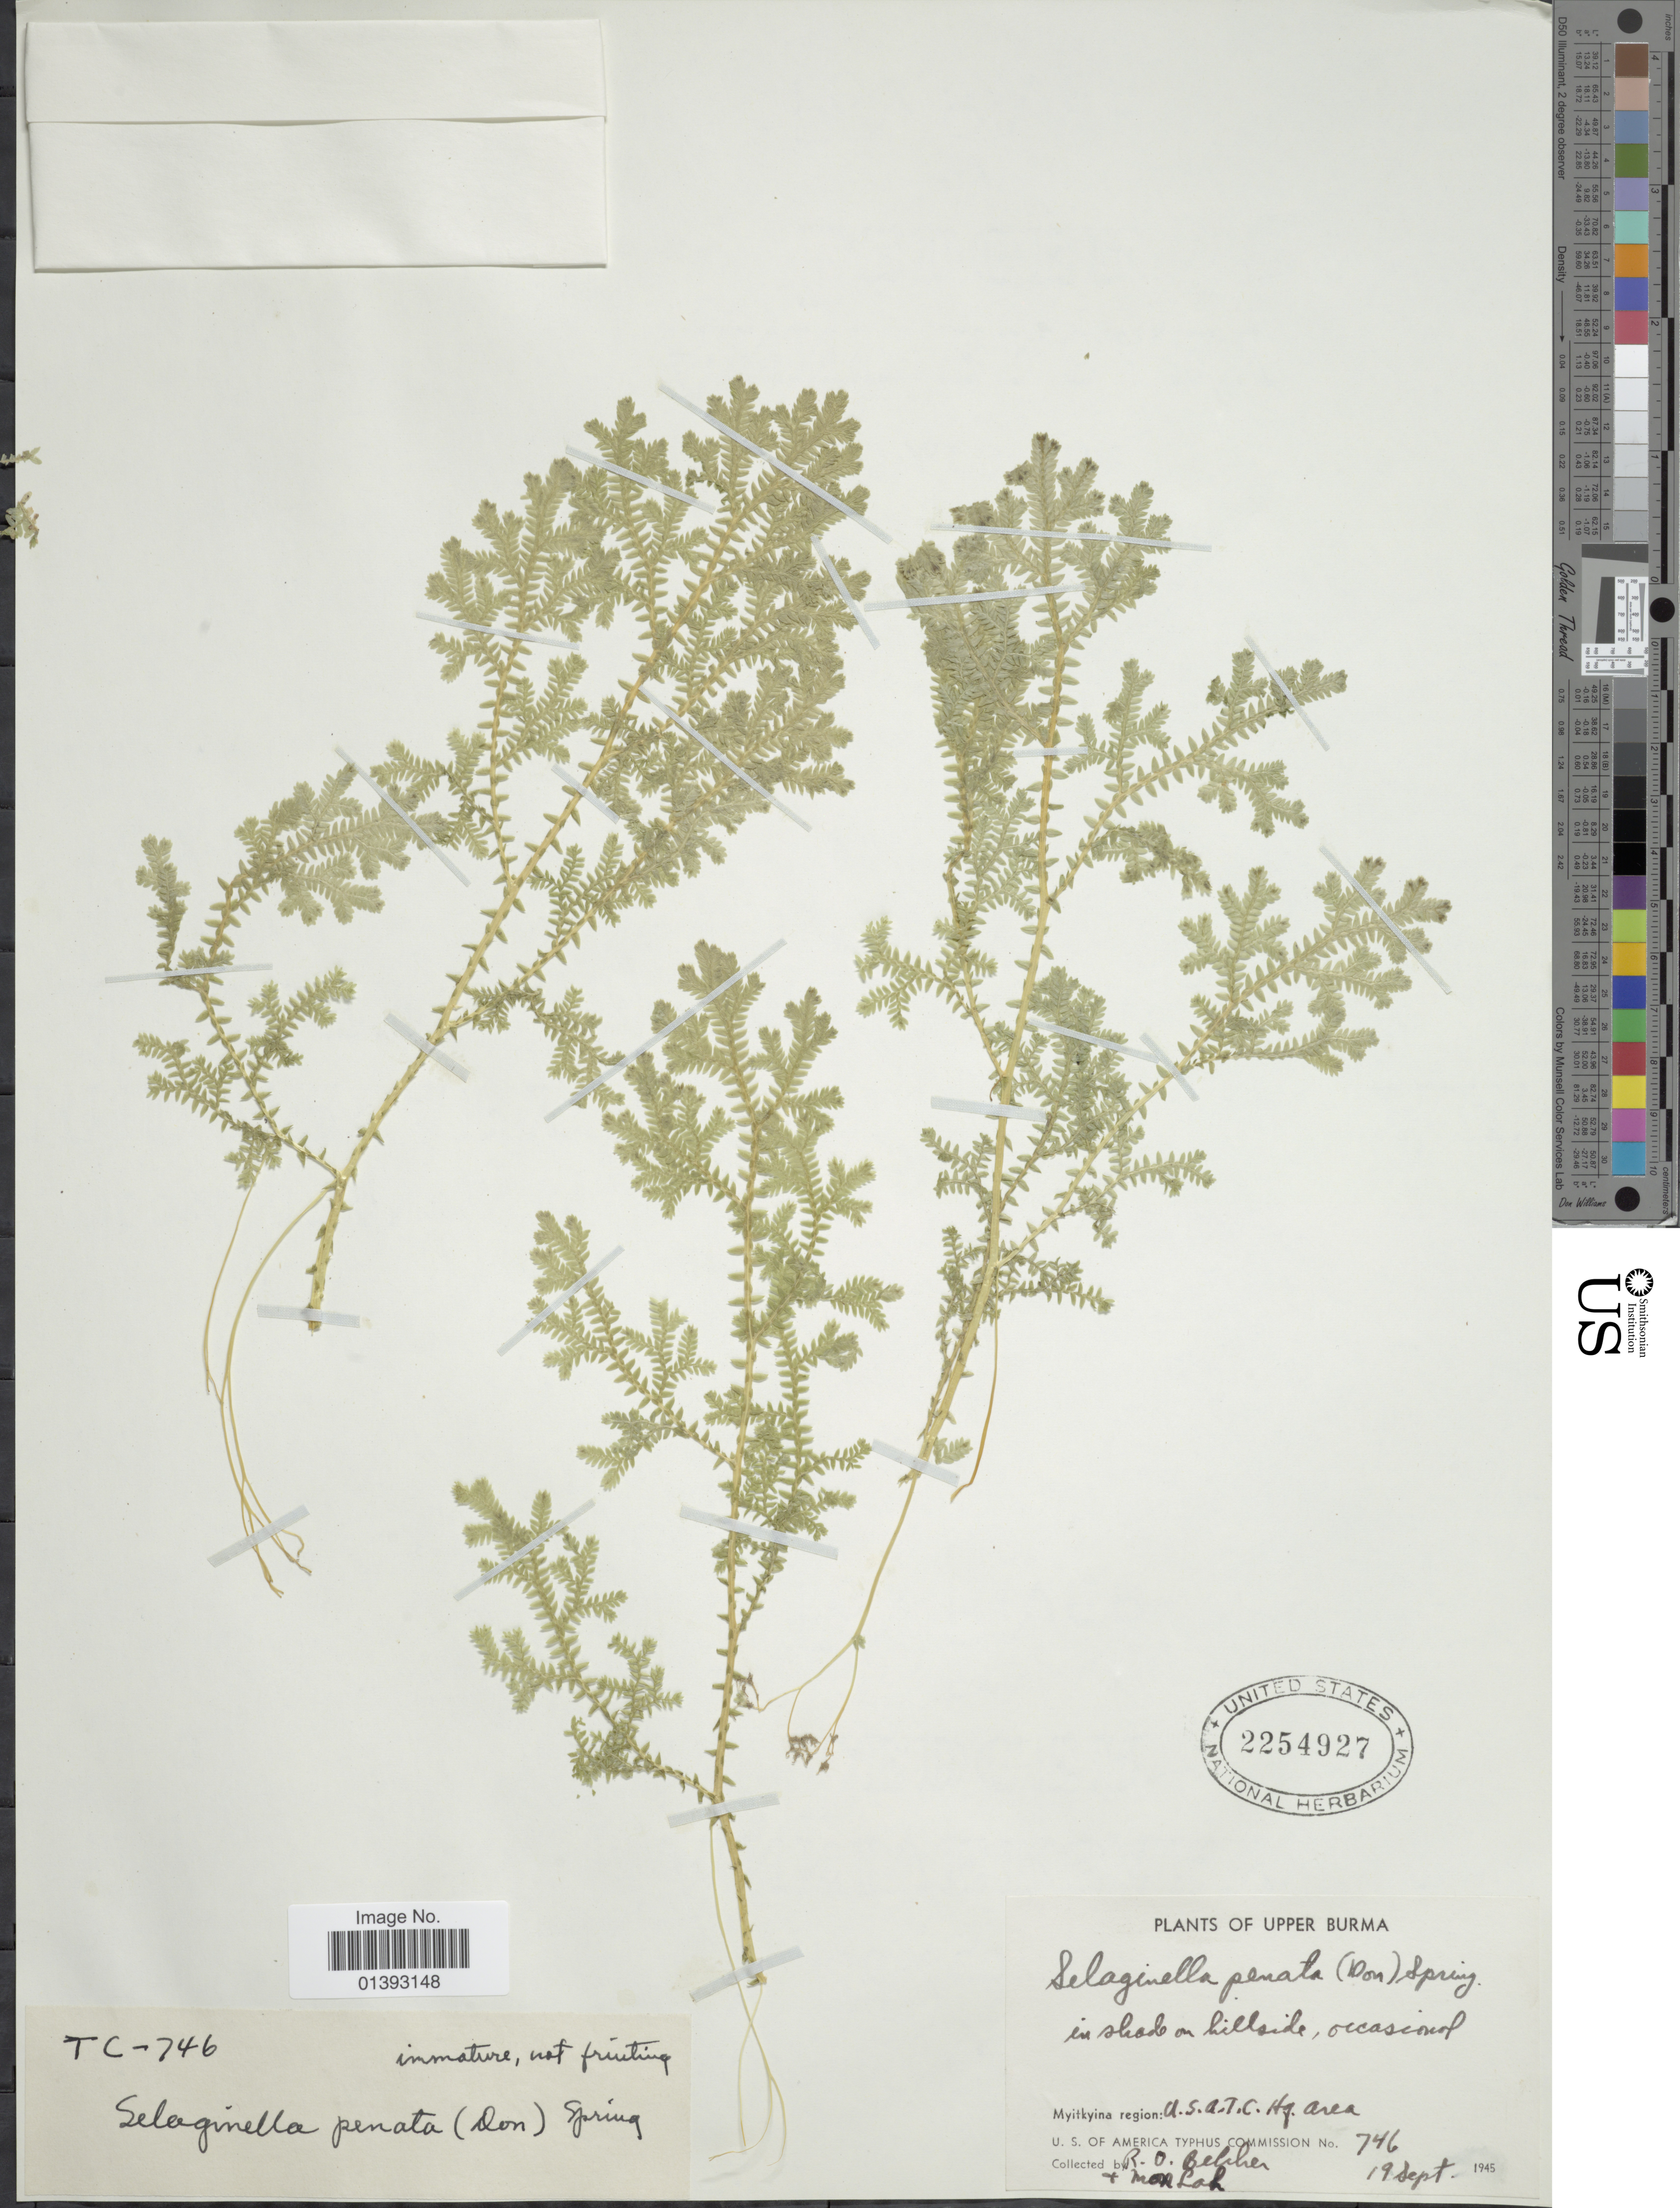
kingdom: Plantae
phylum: Tracheophyta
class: Lycopodiopsida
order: Selaginellales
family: Selaginellaceae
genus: Selaginella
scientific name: Selaginella pennata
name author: (D. Don) Spring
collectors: R. Belcher & M. Loh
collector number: TC-746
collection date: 1945-09-19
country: Myanmar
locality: Myitkyina region U.S.A.T.C. Hg area, in shade on hillside, occasional, Upper Burma [interpreted]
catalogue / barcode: US 2254927